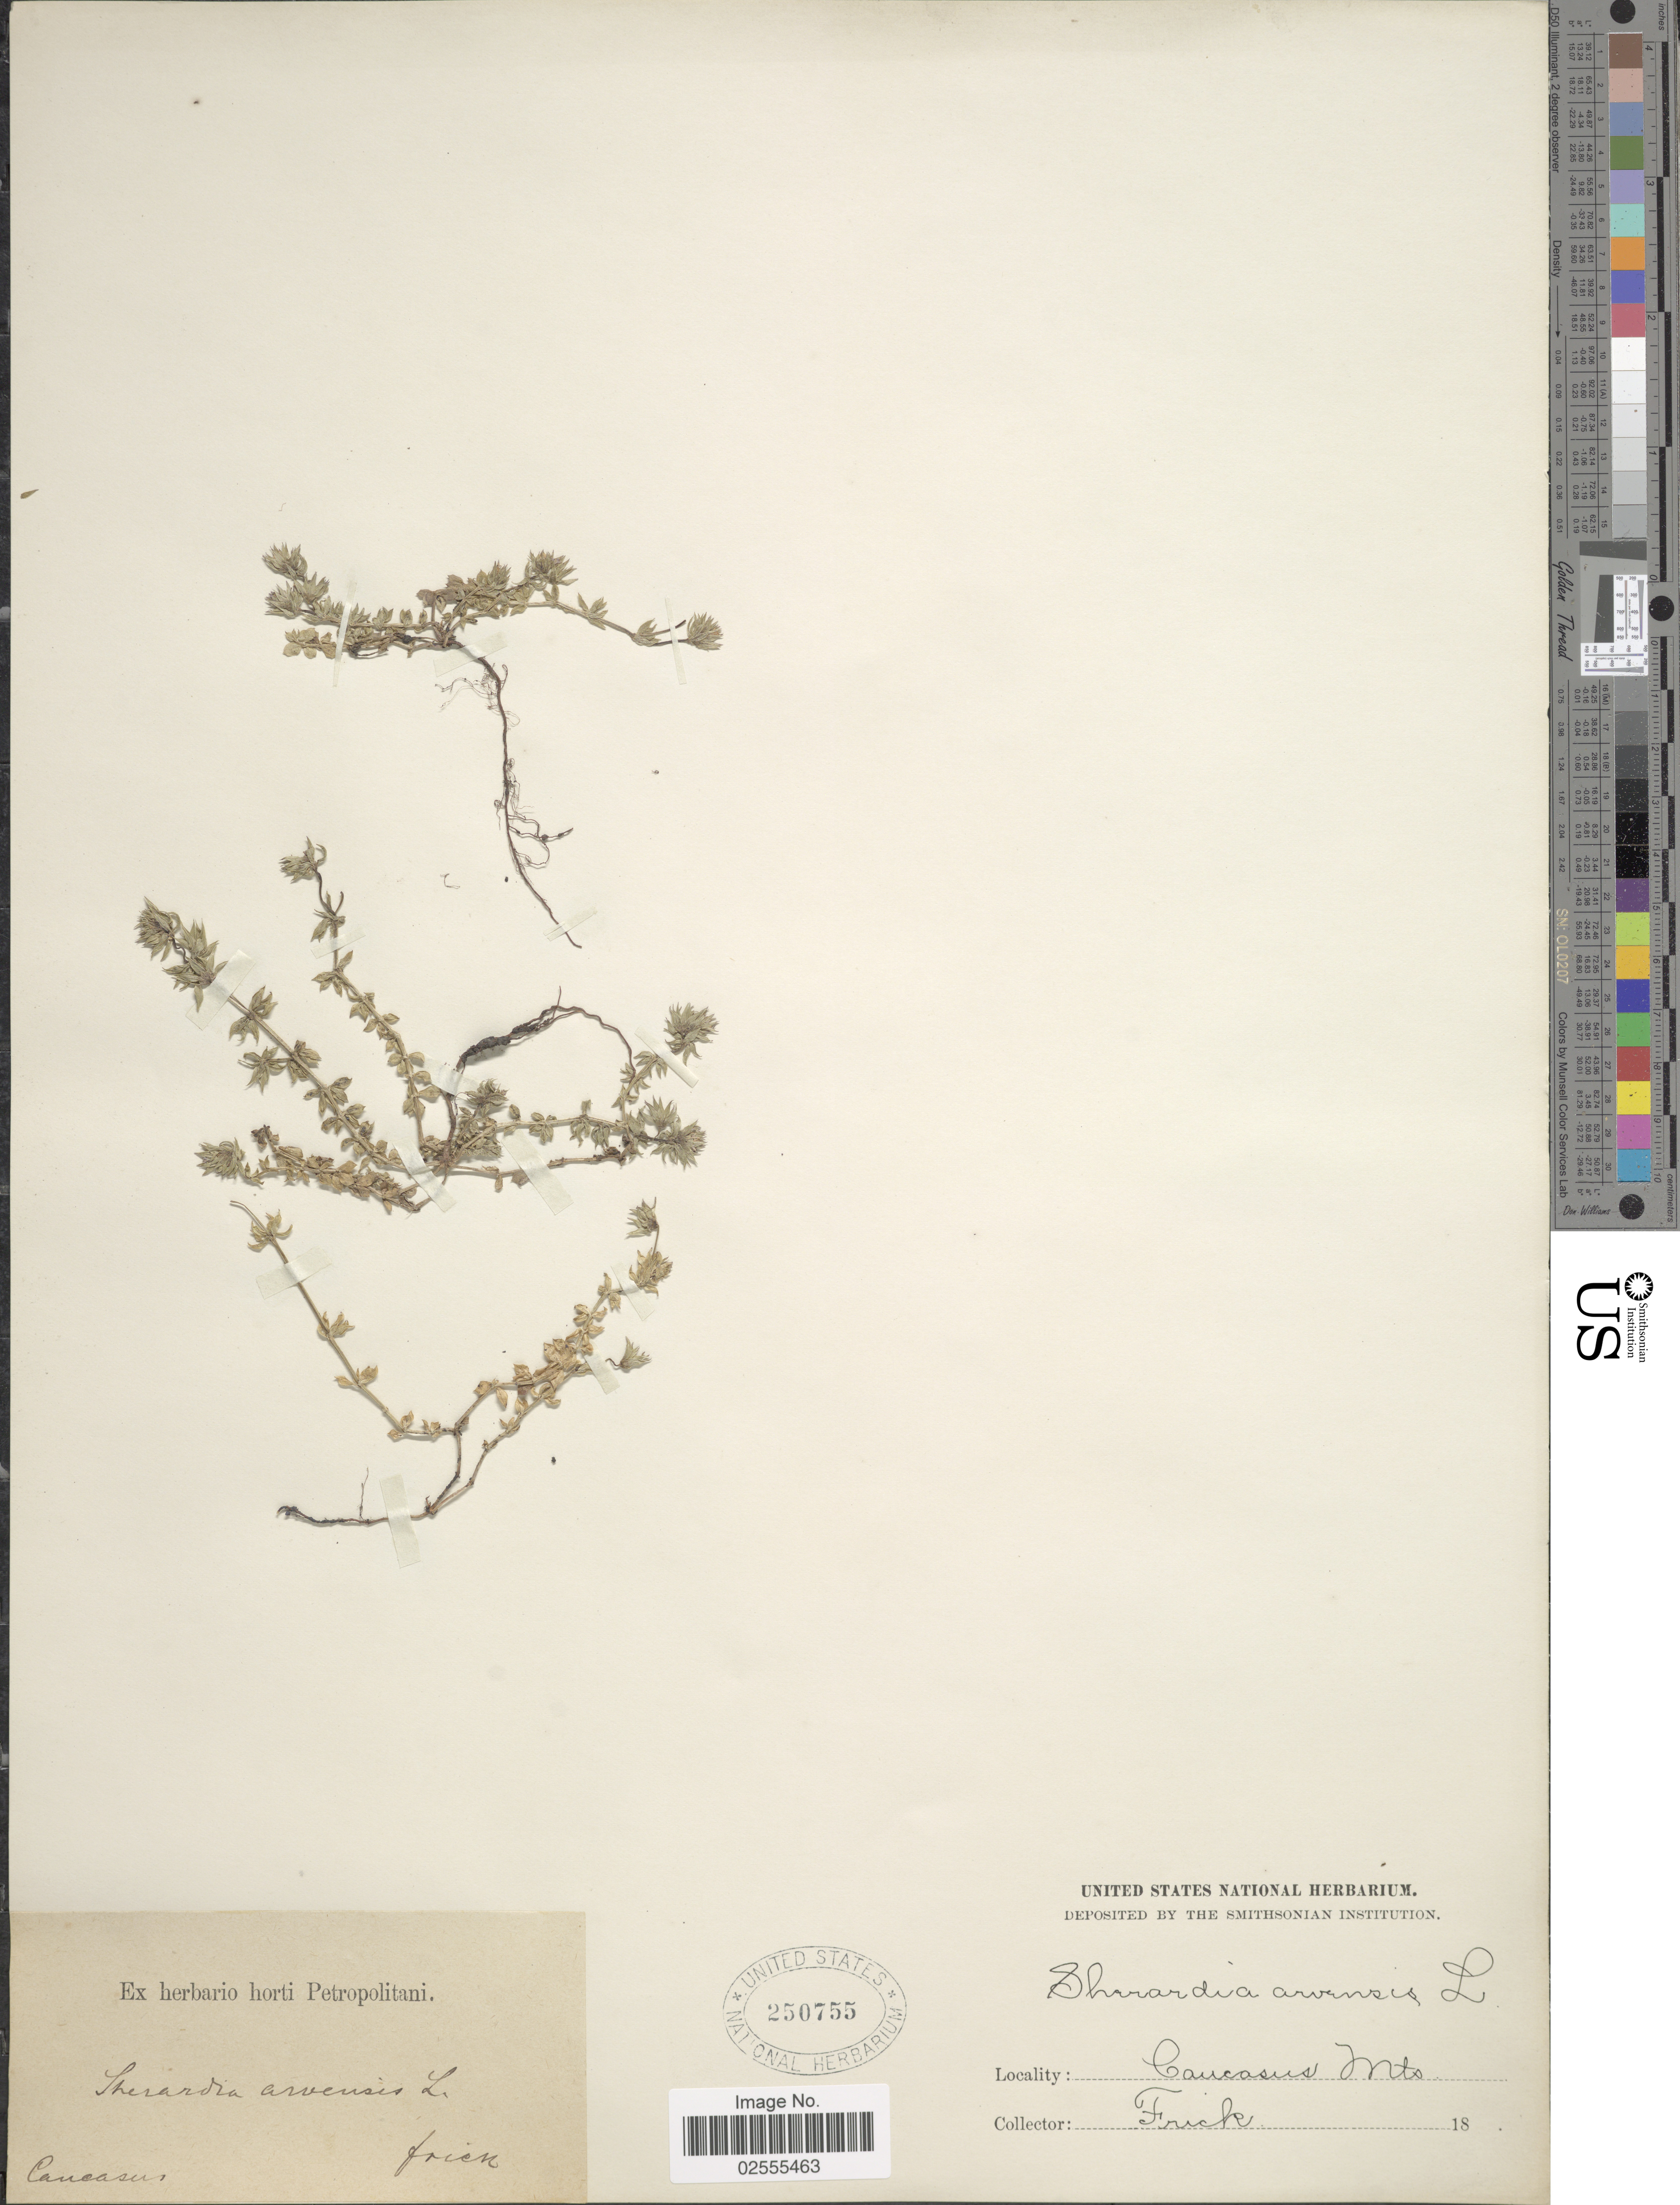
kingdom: Plantae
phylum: Tracheophyta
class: Magnoliopsida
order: Gentianales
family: Rubiaceae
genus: Sherardia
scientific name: Sherardia arvensis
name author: L.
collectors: Frick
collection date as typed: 18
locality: Caucasus, Caucasus Mts.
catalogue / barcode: US 250755